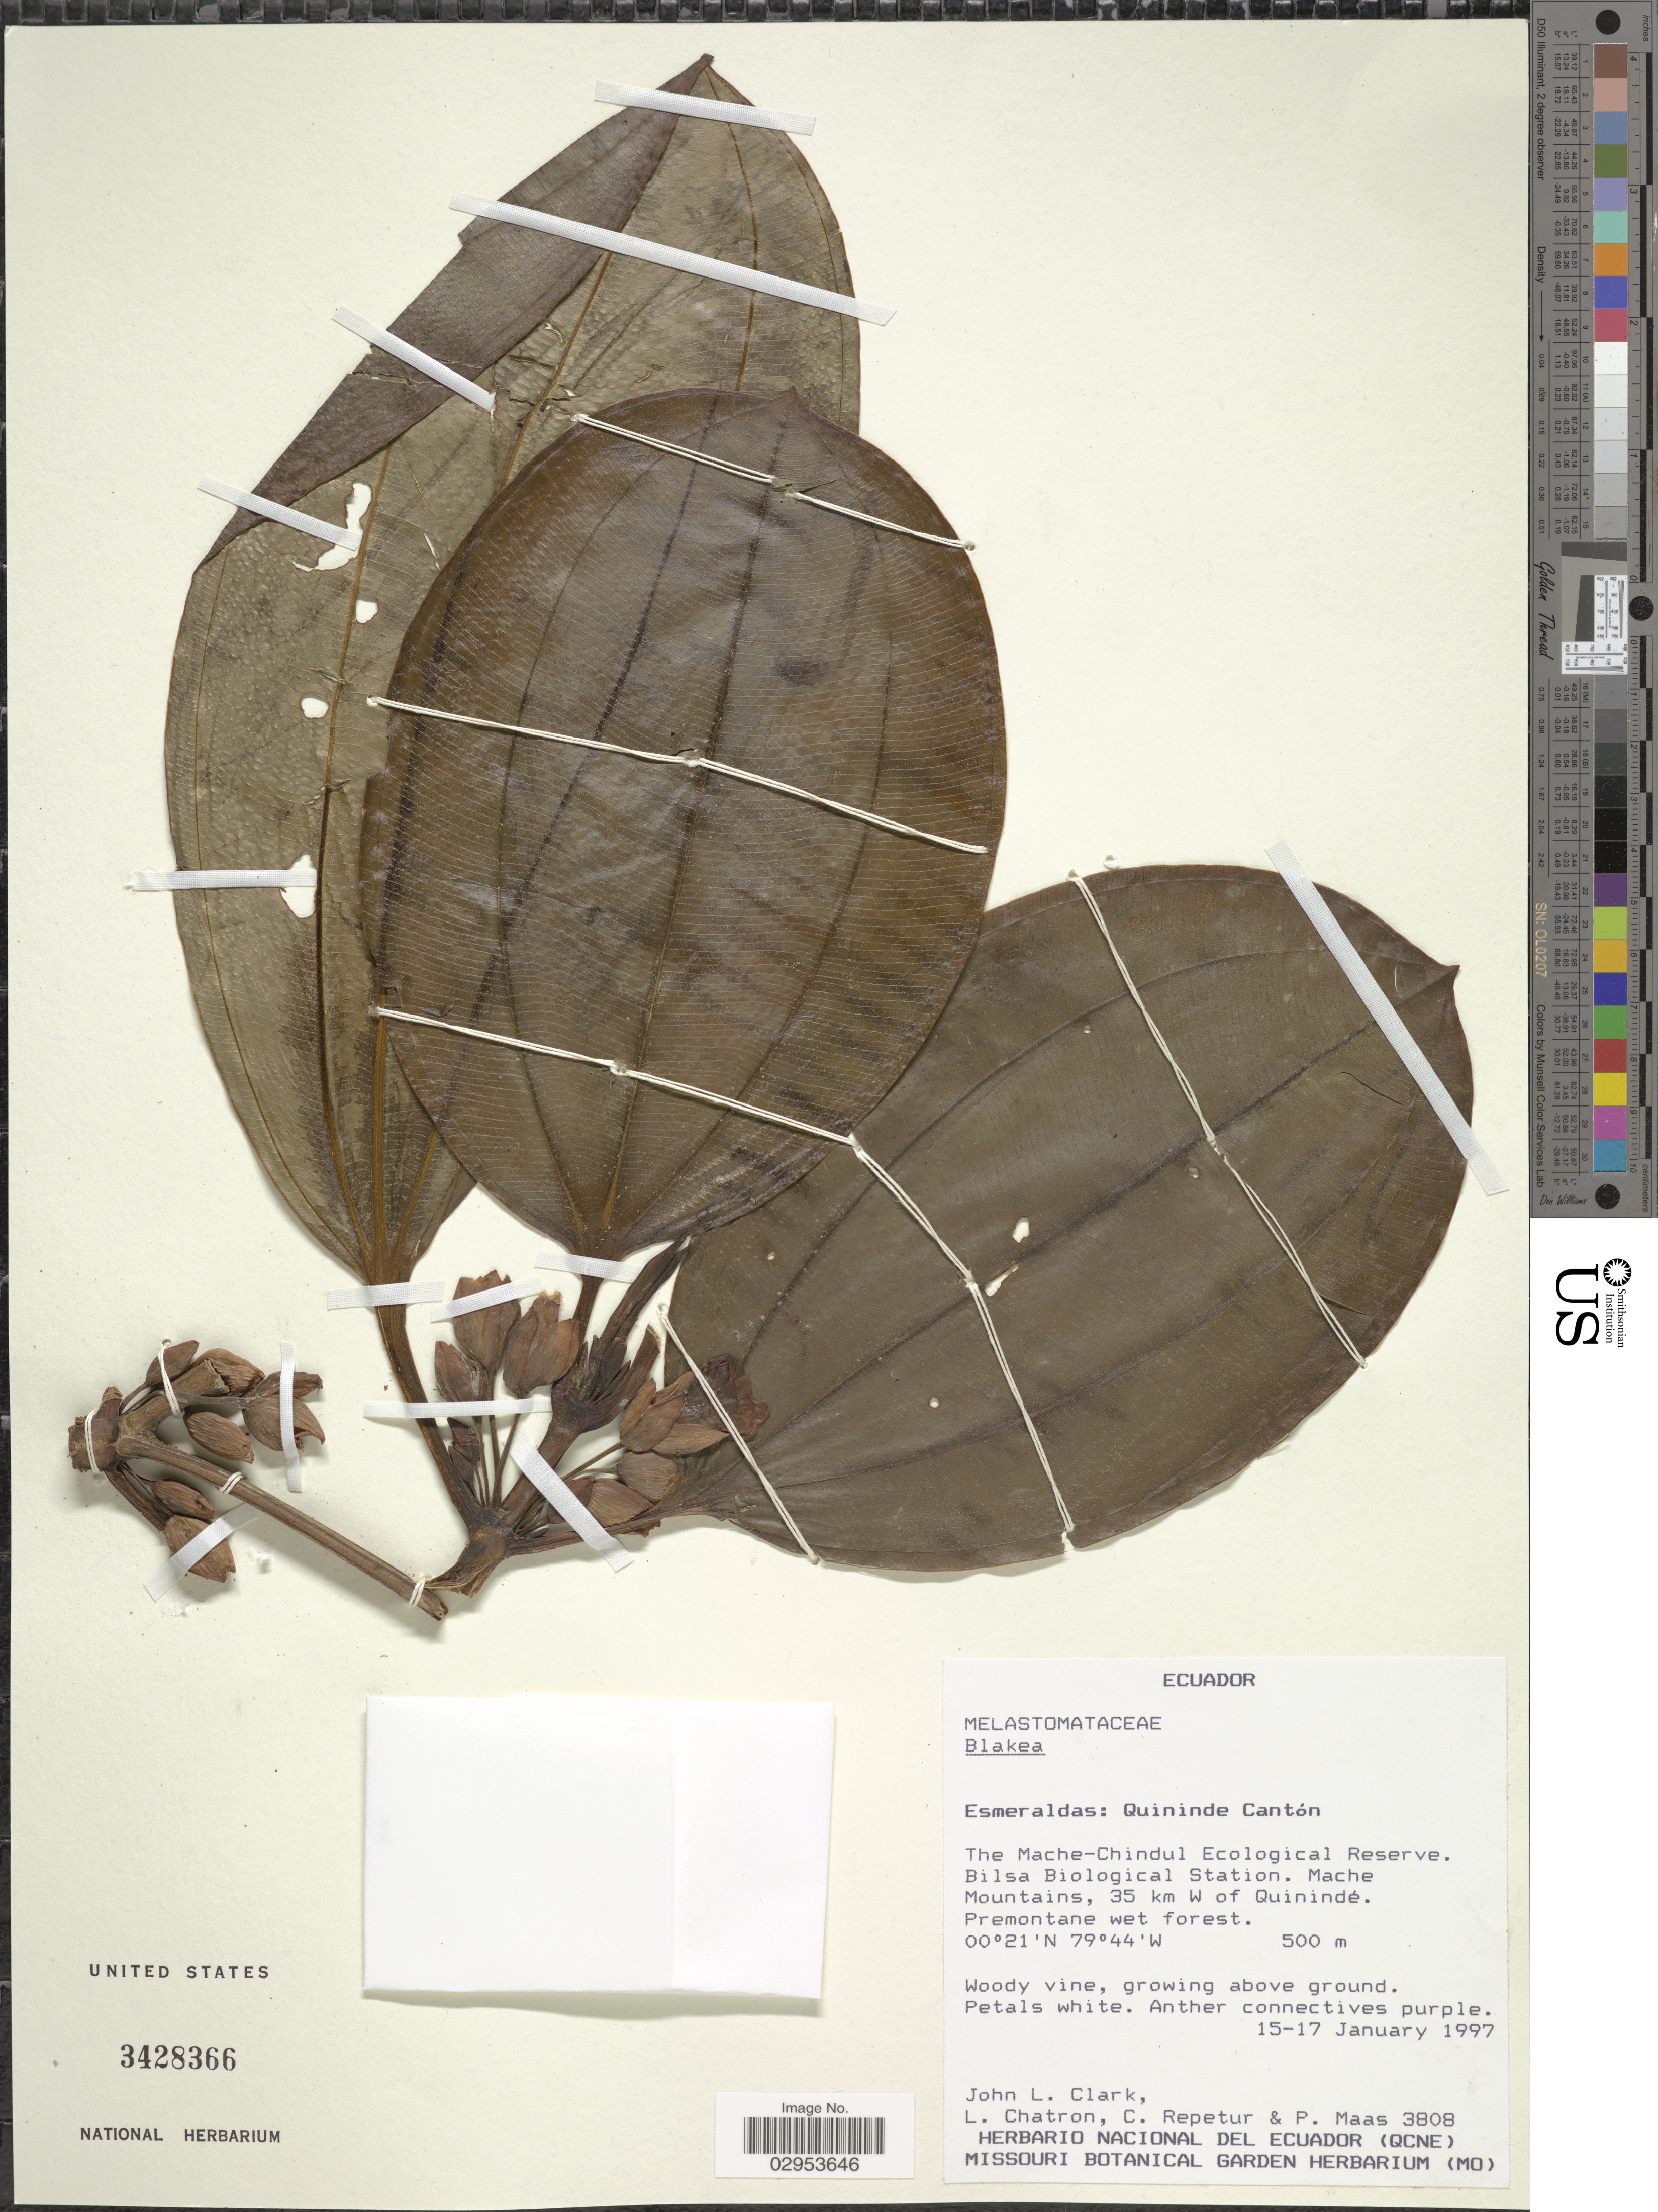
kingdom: Plantae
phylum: Tracheophyta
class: Magnoliopsida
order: Myrtales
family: Melastomataceae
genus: Blakea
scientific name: Blakea sp.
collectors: J. L. Clark, L. Chatron, C. Repetur & P. Maas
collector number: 3808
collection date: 1997-01-15/1997-01-17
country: Ecuador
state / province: Esmeraldas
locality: Quininde Cantón. The Mache-Chindul Ecological Reserve. Bilsa Biological Station. Mache Mountains, 35 km W of Quinindé.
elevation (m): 500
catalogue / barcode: US 3428366